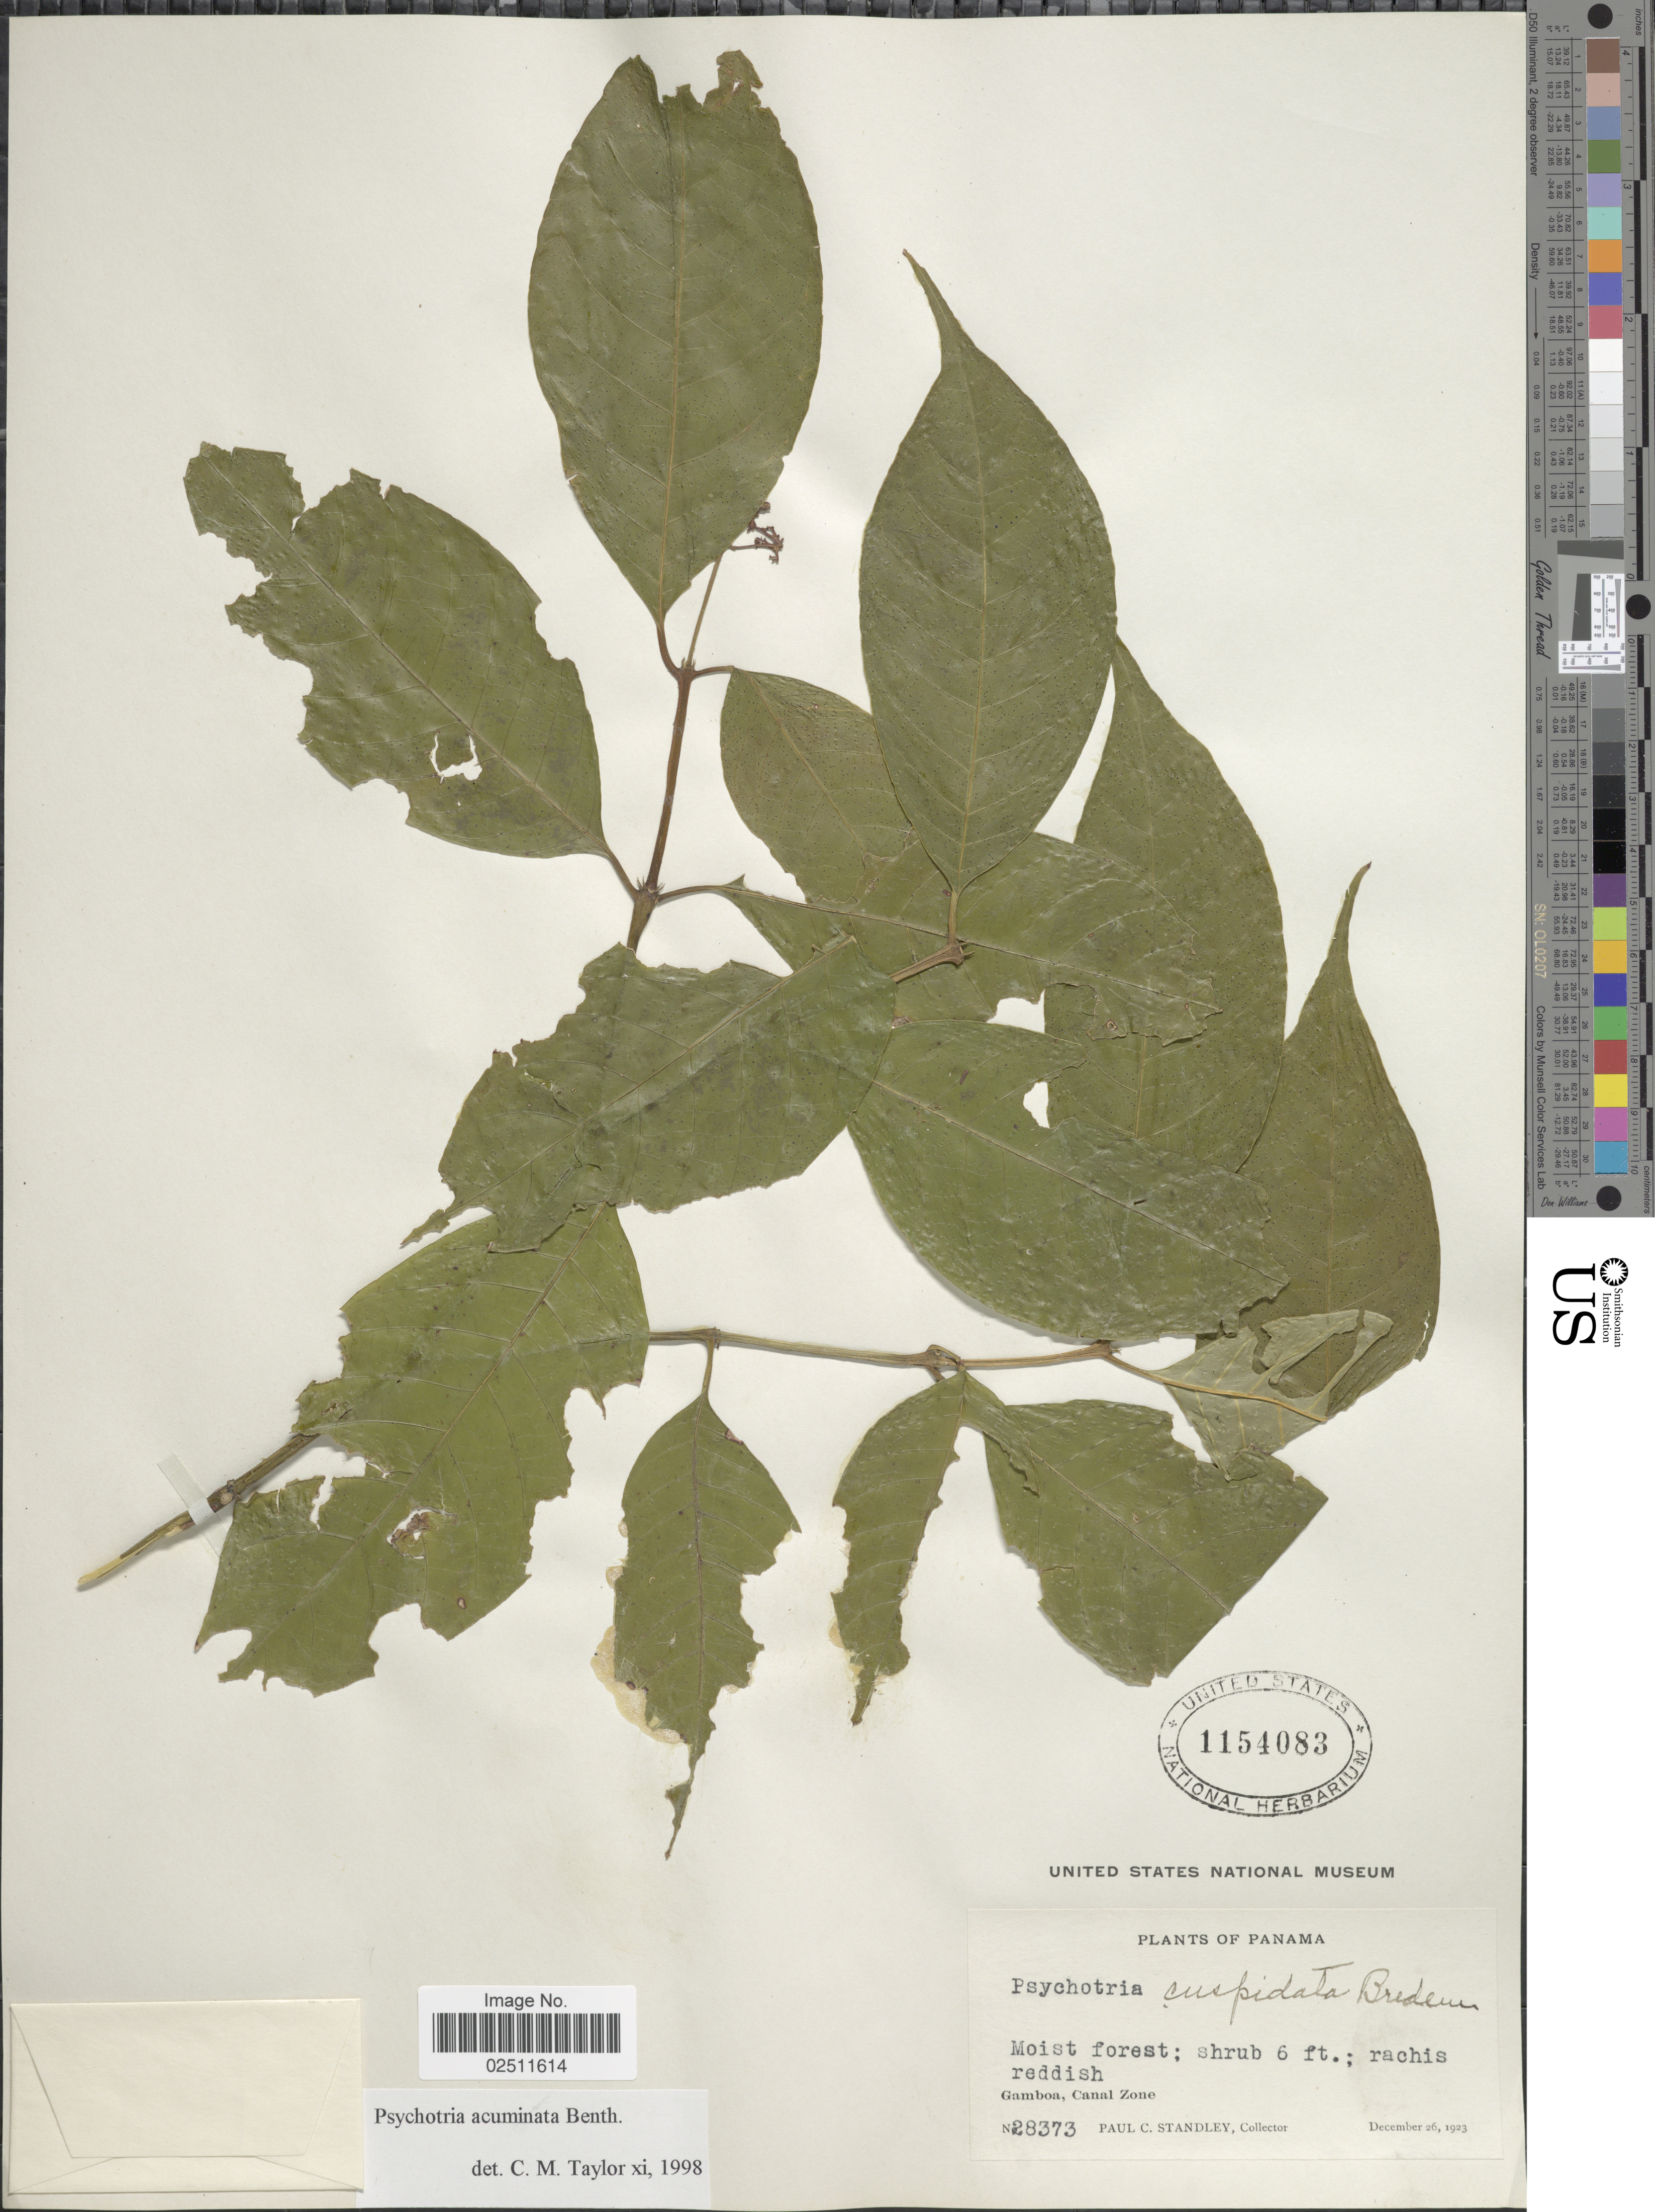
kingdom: Plantae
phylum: Tracheophyta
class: Magnoliopsida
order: Gentianales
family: Rubiaceae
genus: Psychotria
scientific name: Psychotria acuminata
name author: Benth.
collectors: P. C. Standley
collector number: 28373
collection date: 1923-12-26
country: Panama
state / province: Colón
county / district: Canal Zone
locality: Gamboa, Canal Zone.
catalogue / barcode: US 1154083